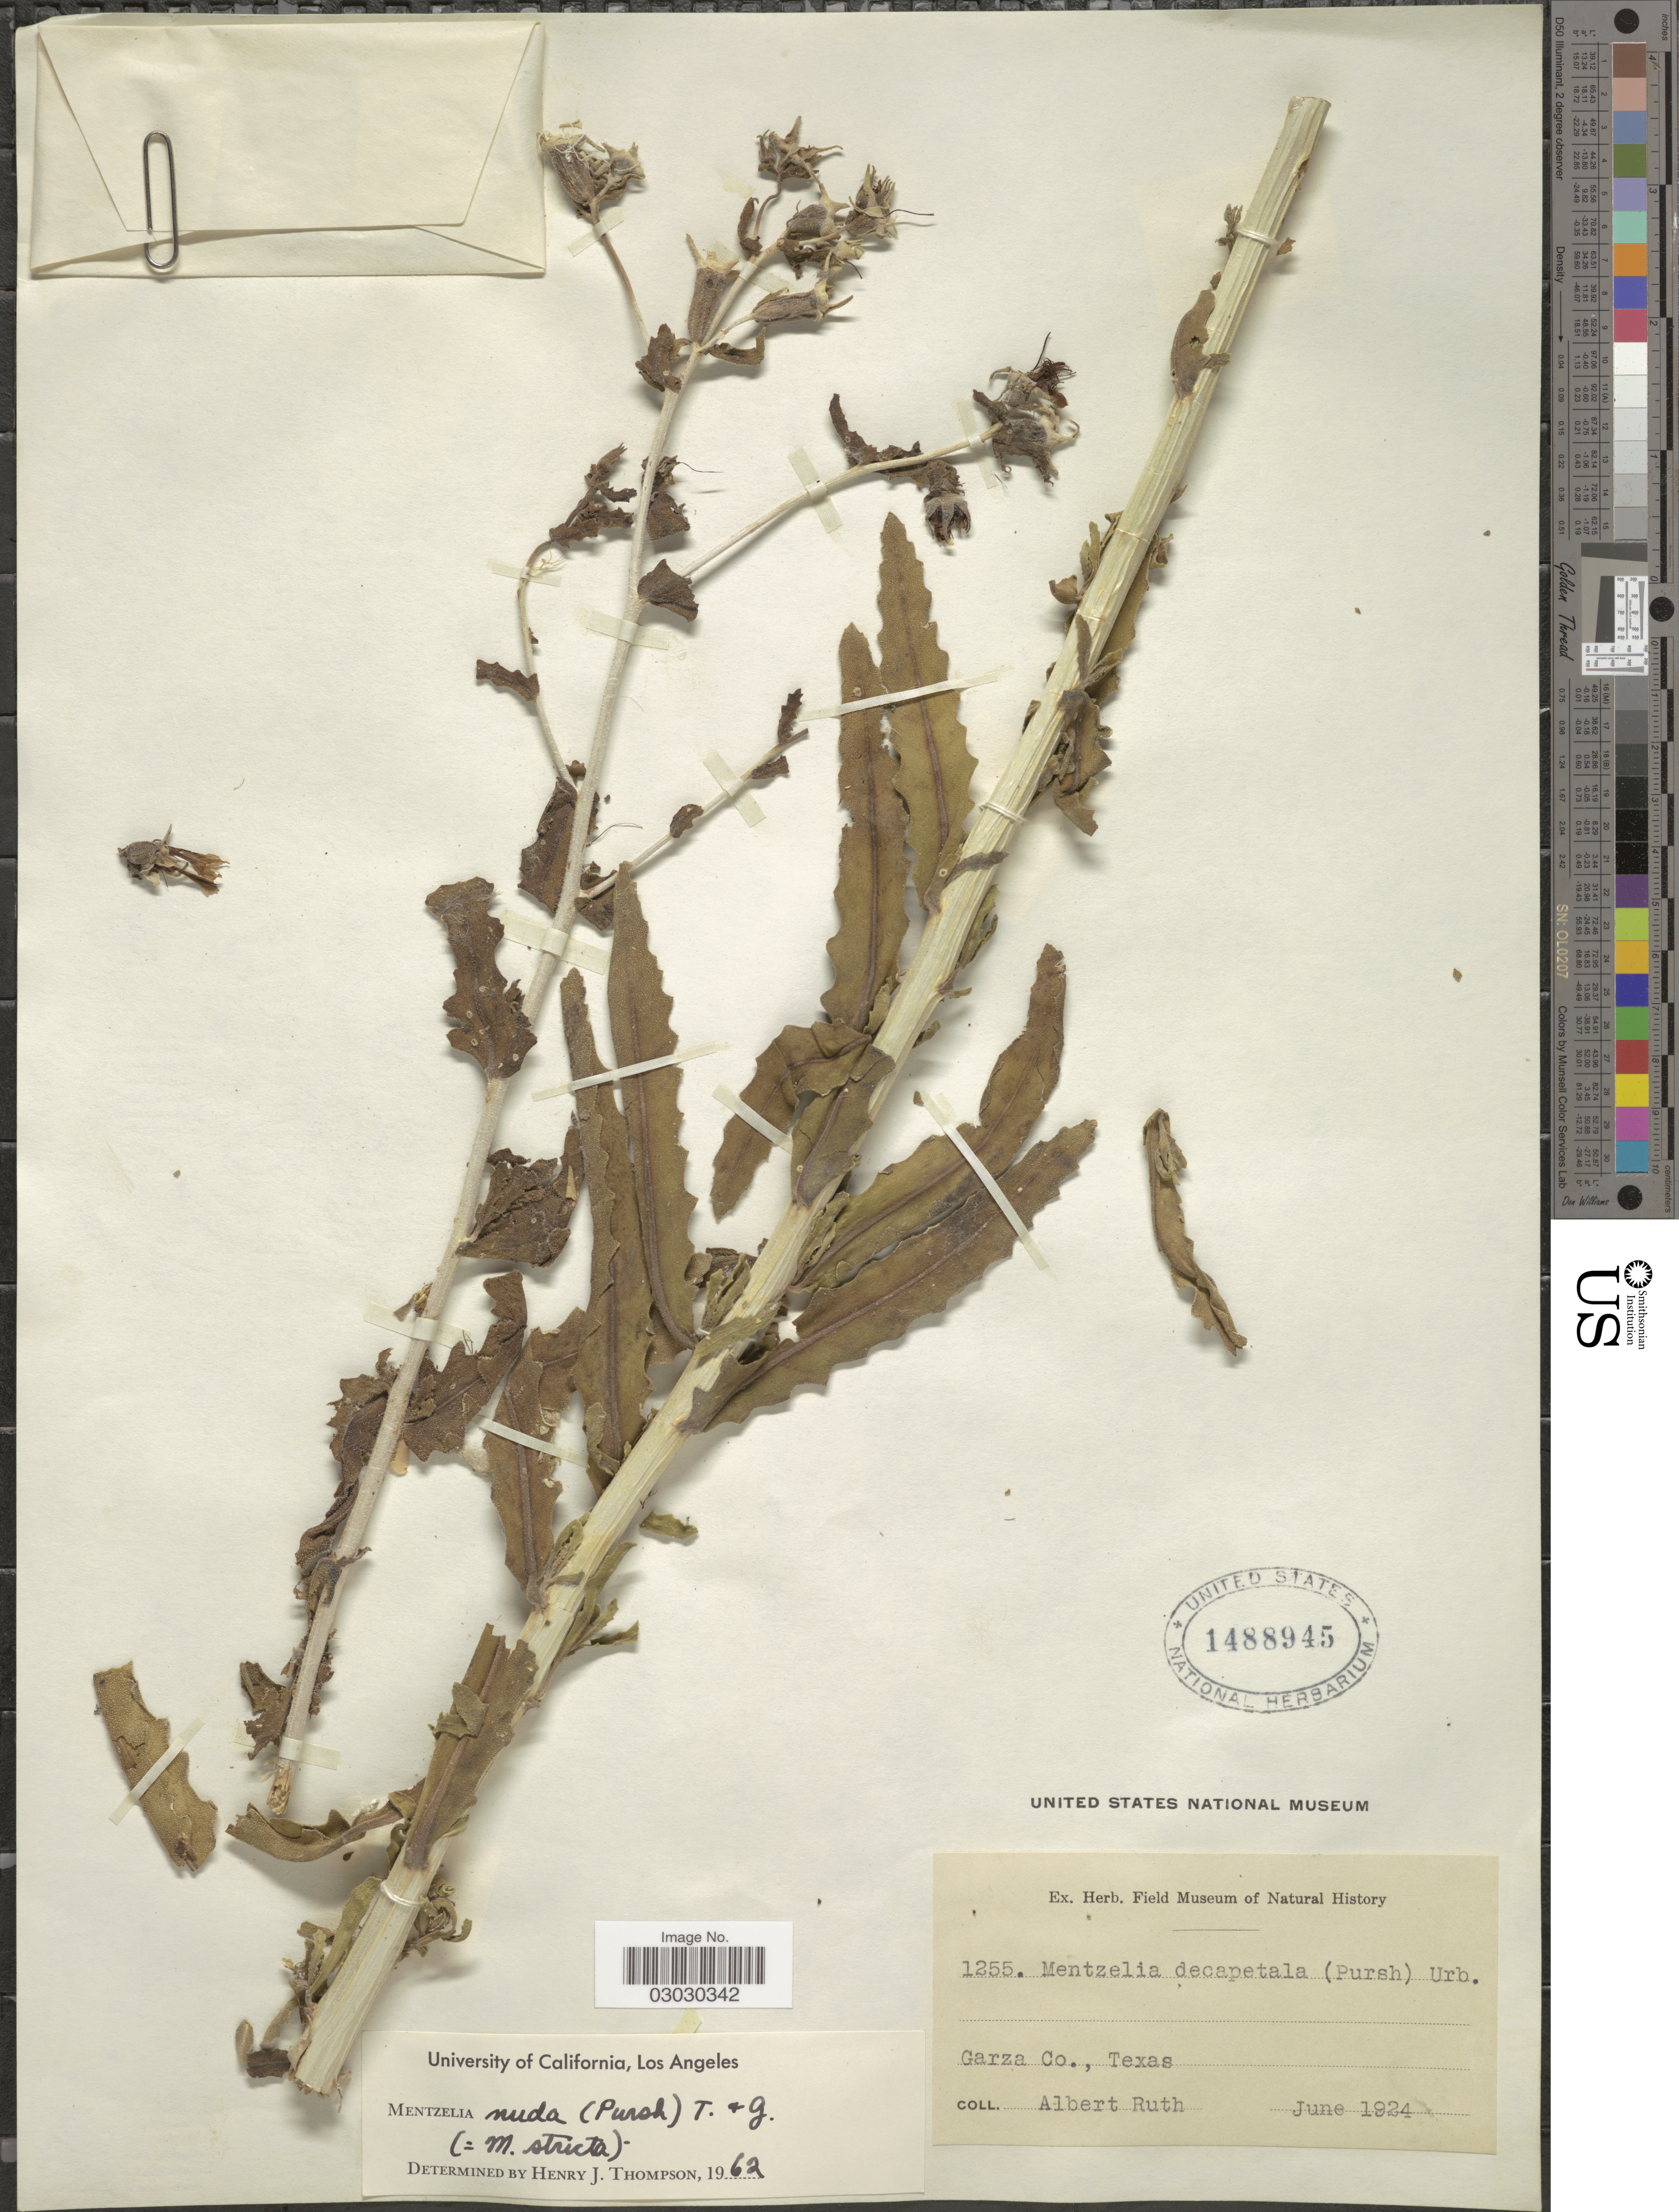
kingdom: Plantae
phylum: Tracheophyta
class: Magnoliopsida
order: Cornales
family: Loasaceae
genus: Mentzelia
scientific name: Mentzelia stricta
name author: (Osterh.) Stevens ex Jeffs & Little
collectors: A. Ruth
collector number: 1255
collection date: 1924-06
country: United States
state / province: Texas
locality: Garza Co., Texas.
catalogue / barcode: US 1488945